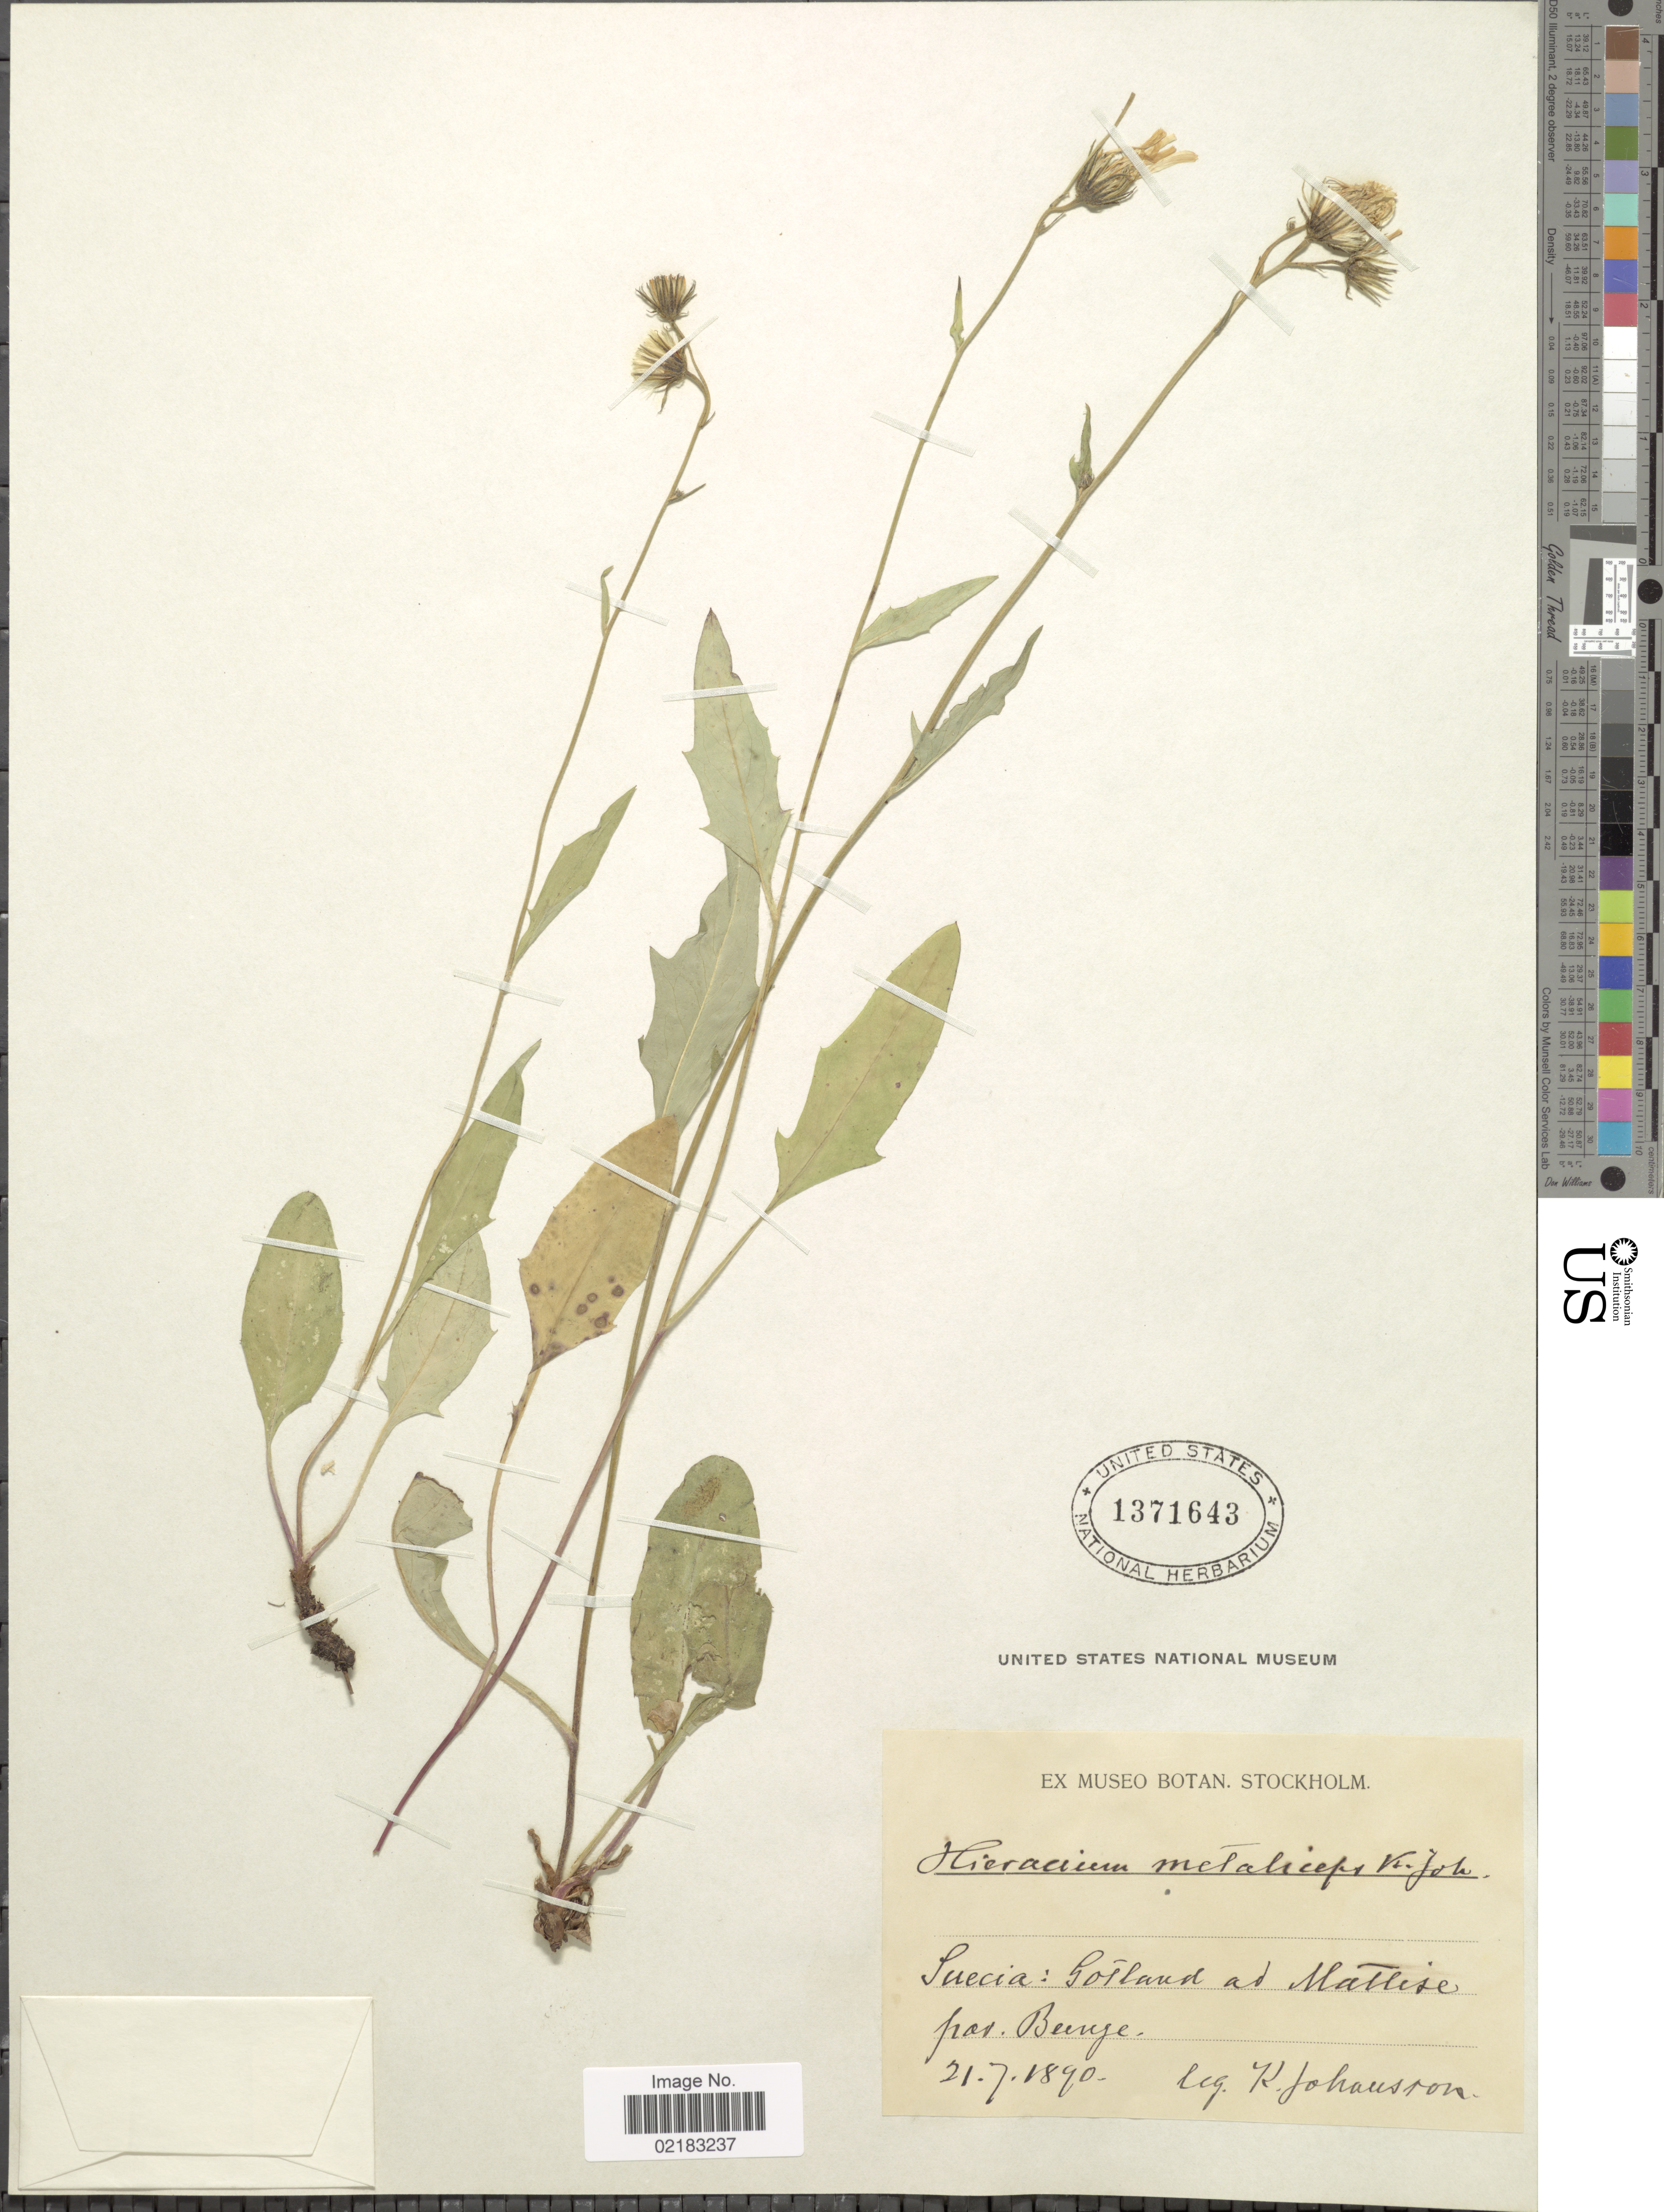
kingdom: Plantae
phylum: Tracheophyta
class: Magnoliopsida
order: Asterales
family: Asteraceae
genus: Hieracium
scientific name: Hieracium metaliceps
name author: (Johanss.) Dahlst.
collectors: K. Johansson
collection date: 1890-07-21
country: Sweden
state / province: Gotland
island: Gotland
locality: Suecia: Mattise par. Beinge [interpreted]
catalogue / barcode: US 1371643